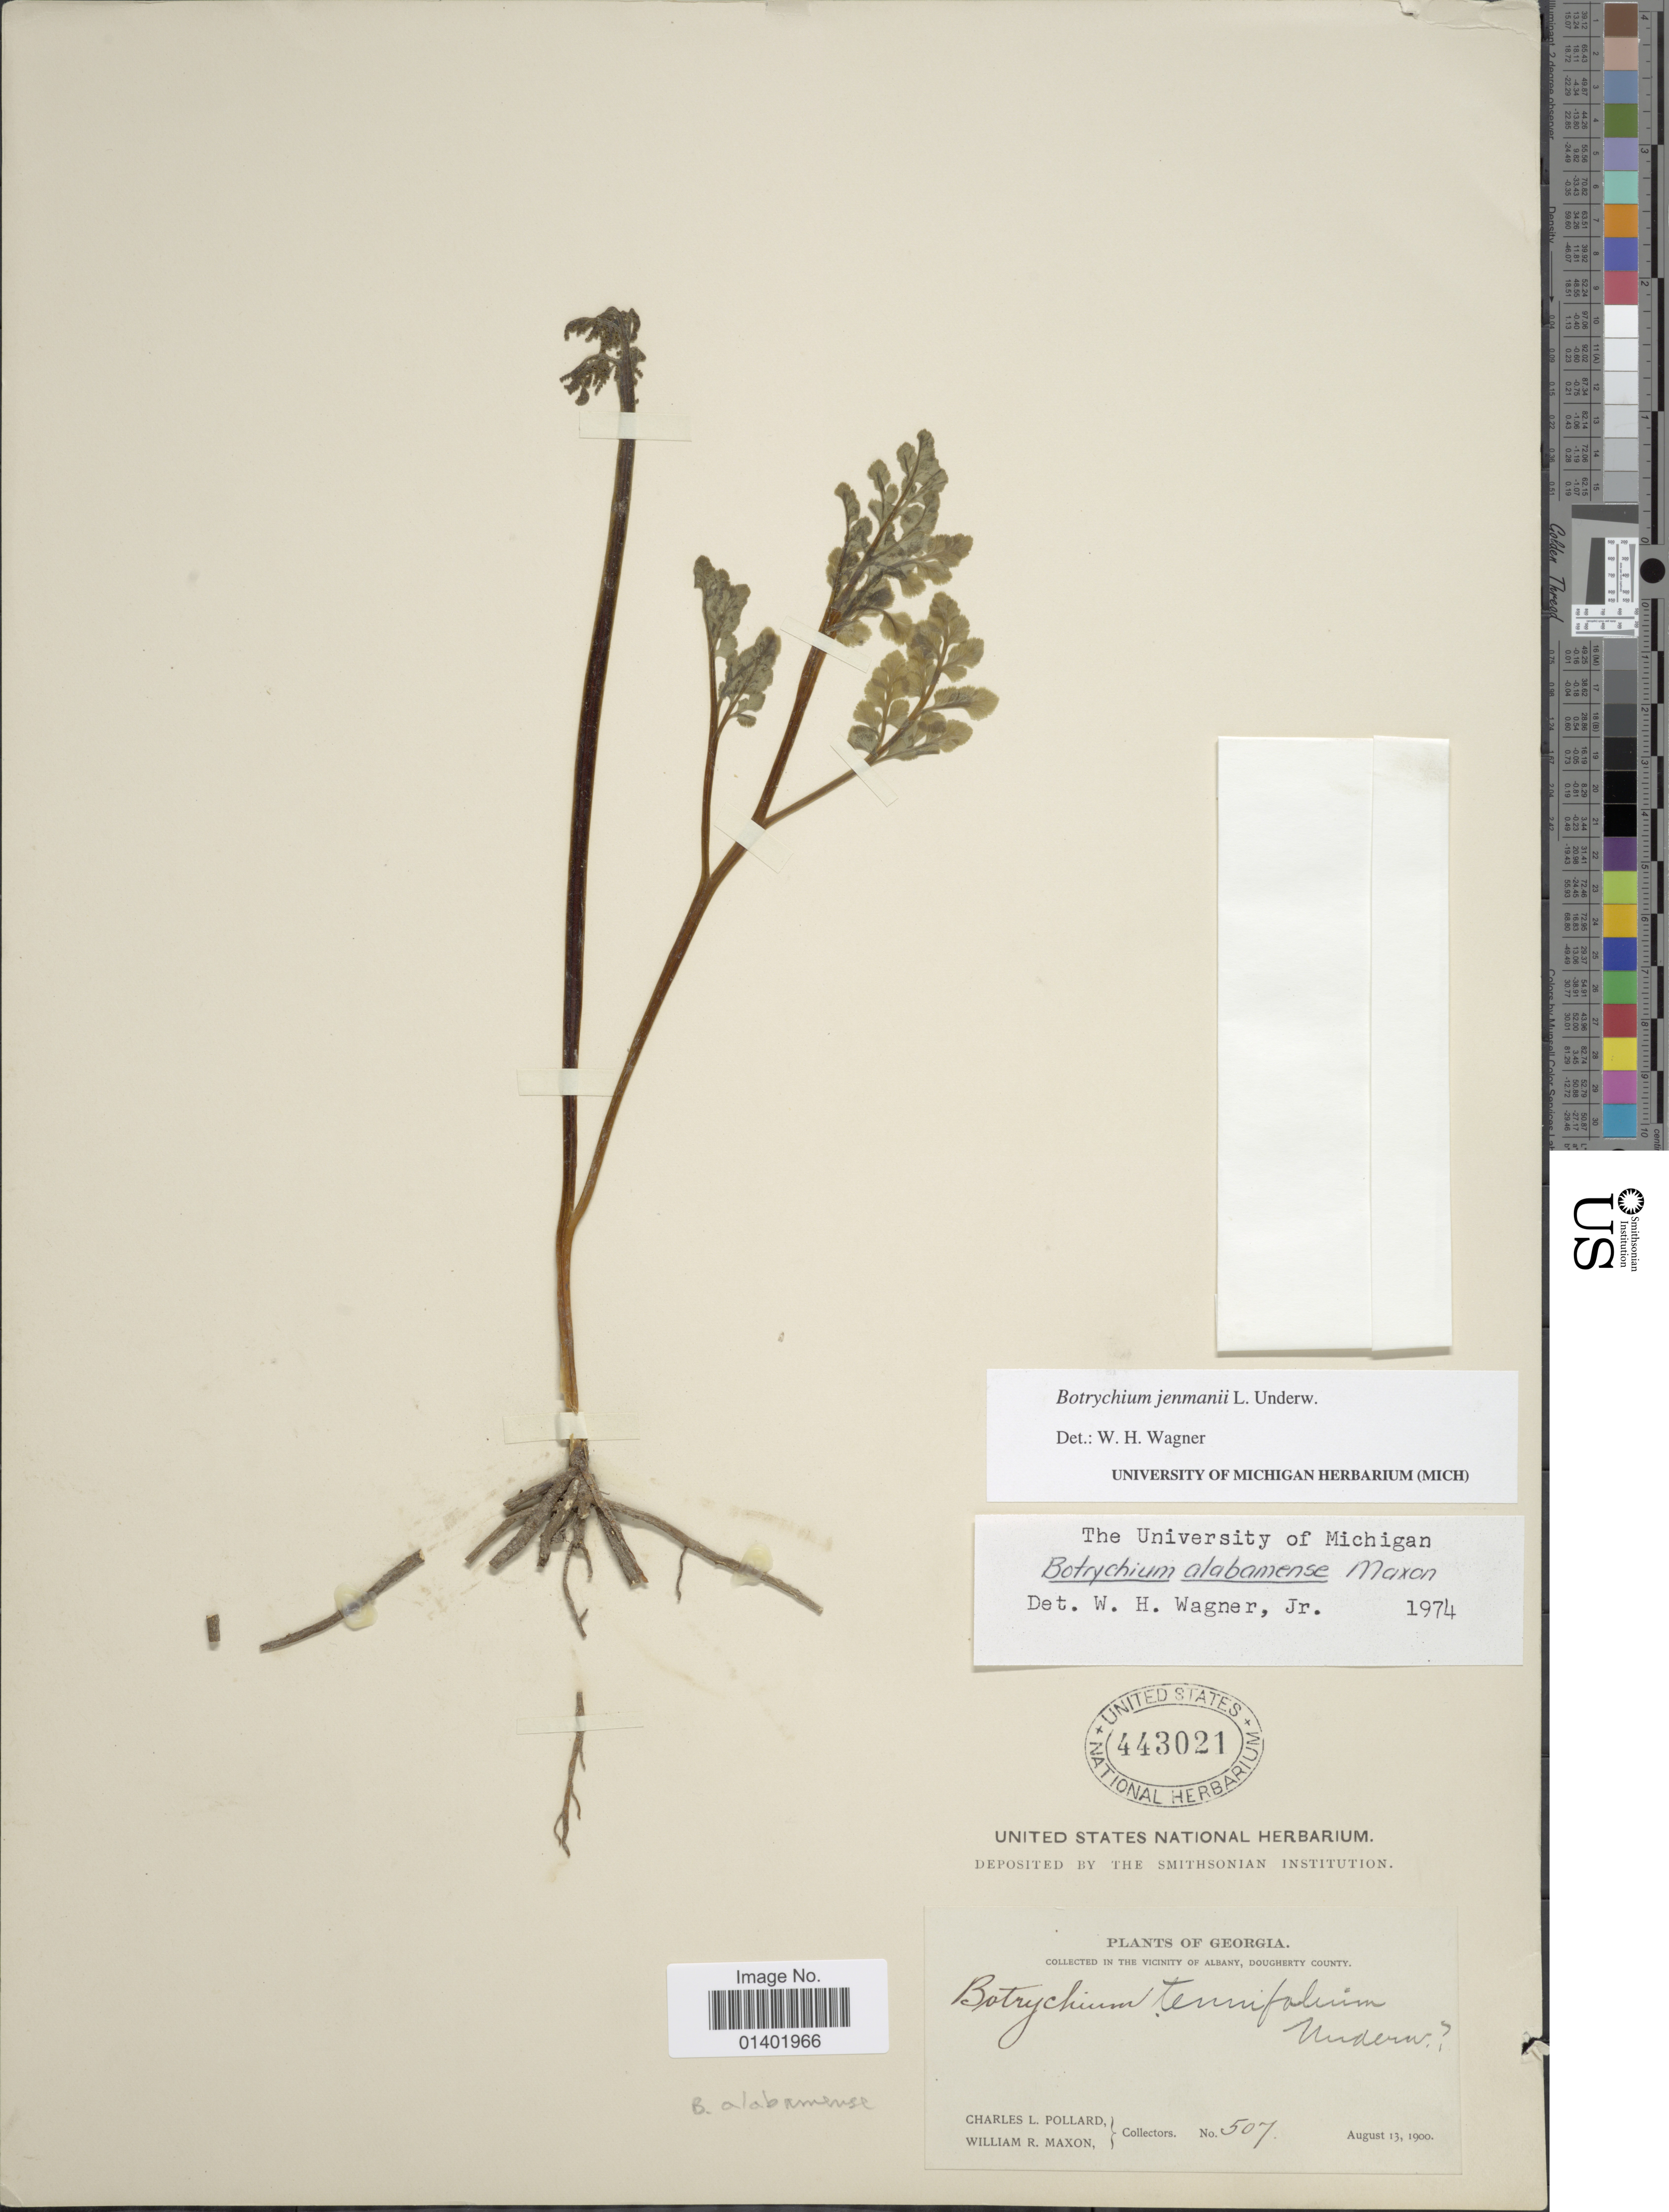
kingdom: Plantae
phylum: Tracheophyta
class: Polypodiopsida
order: Ophioglossales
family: Ophioglossaceae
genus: Botrychium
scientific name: Botrychium jenmanii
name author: Underw.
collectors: C. L. Pollard & W. R. Maxon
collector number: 507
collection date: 1900-08-13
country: United States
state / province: Georgia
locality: In the vicinity of Albany, Doughtery County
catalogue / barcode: US 443021